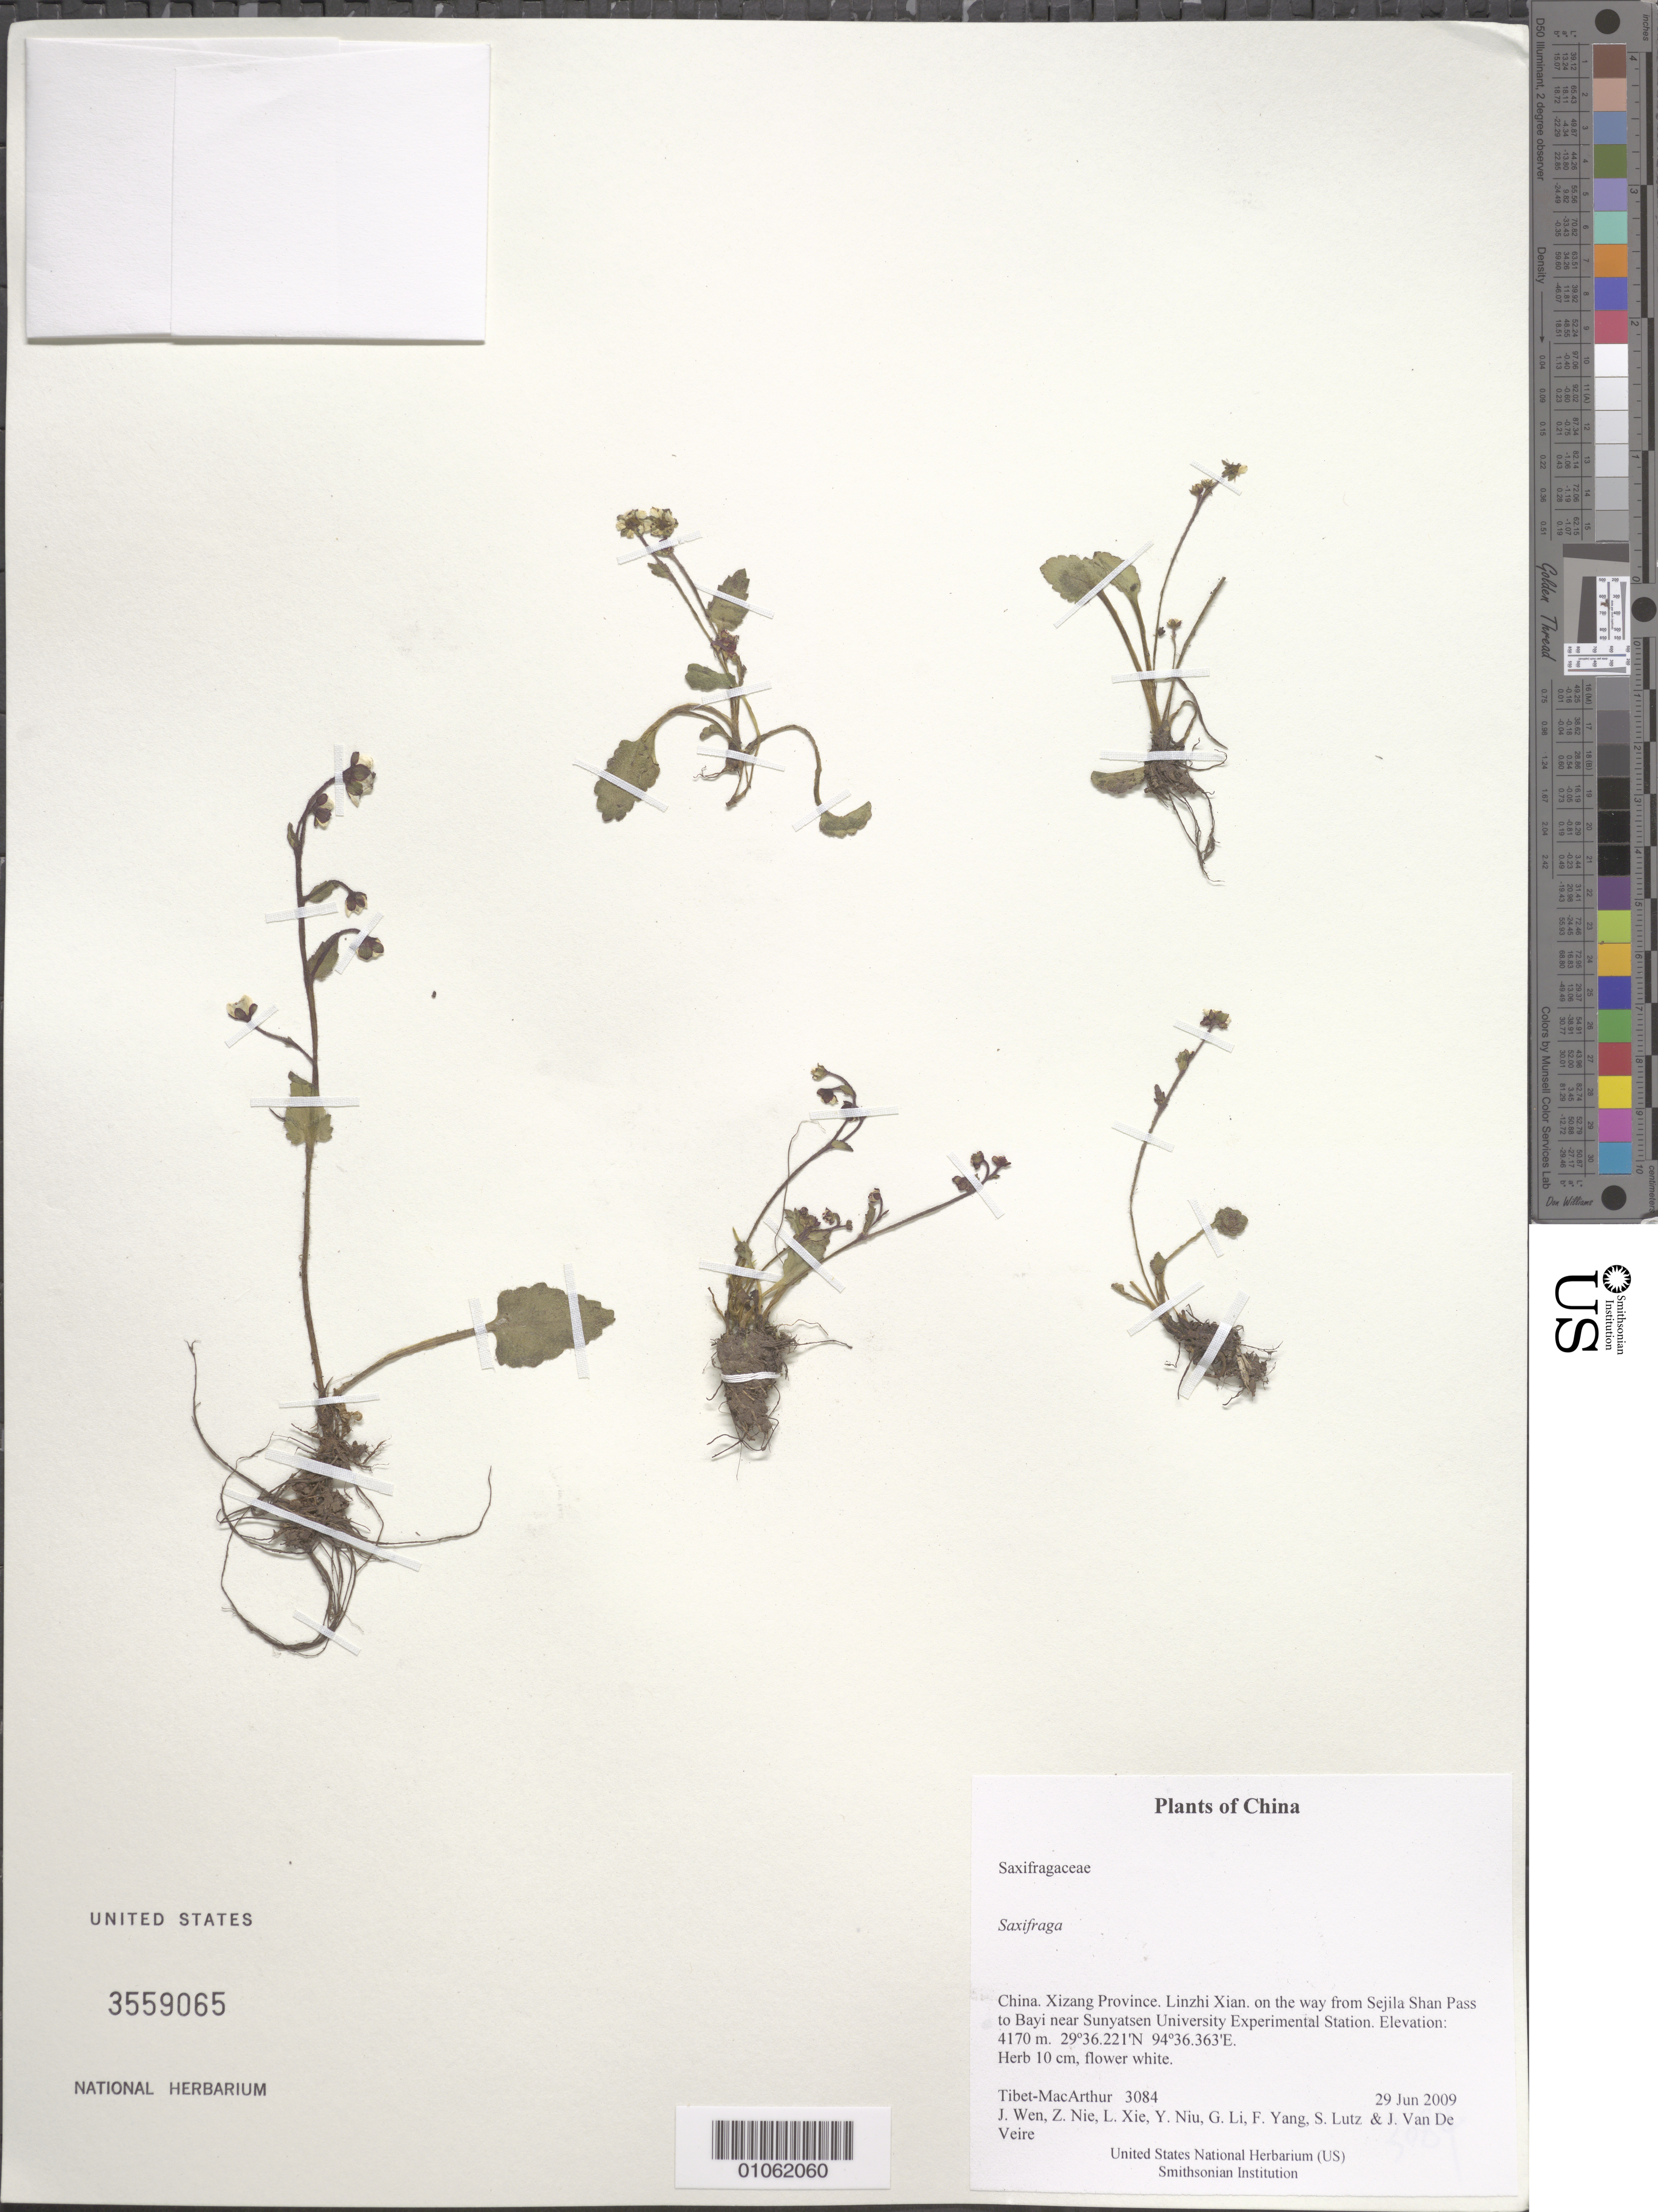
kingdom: Plantae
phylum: Tracheophyta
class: Magnoliopsida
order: Saxifragales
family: Saxifragaceae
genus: Saxifraga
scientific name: Saxifraga sp.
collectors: Tibet-MacArthur, J. Wen, Z. Nie, L. Xie, Y. Niu, G. Li, F. Yang, S. Lutz & J. Van De Veire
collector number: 3084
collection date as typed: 29 Jun 2009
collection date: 2009-06-29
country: China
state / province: Xizang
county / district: Linzhi Xian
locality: on the way from Sejila Shan Pass to Bayi near Sunyatsen University Experimental Station.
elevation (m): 4170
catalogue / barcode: US 3559065